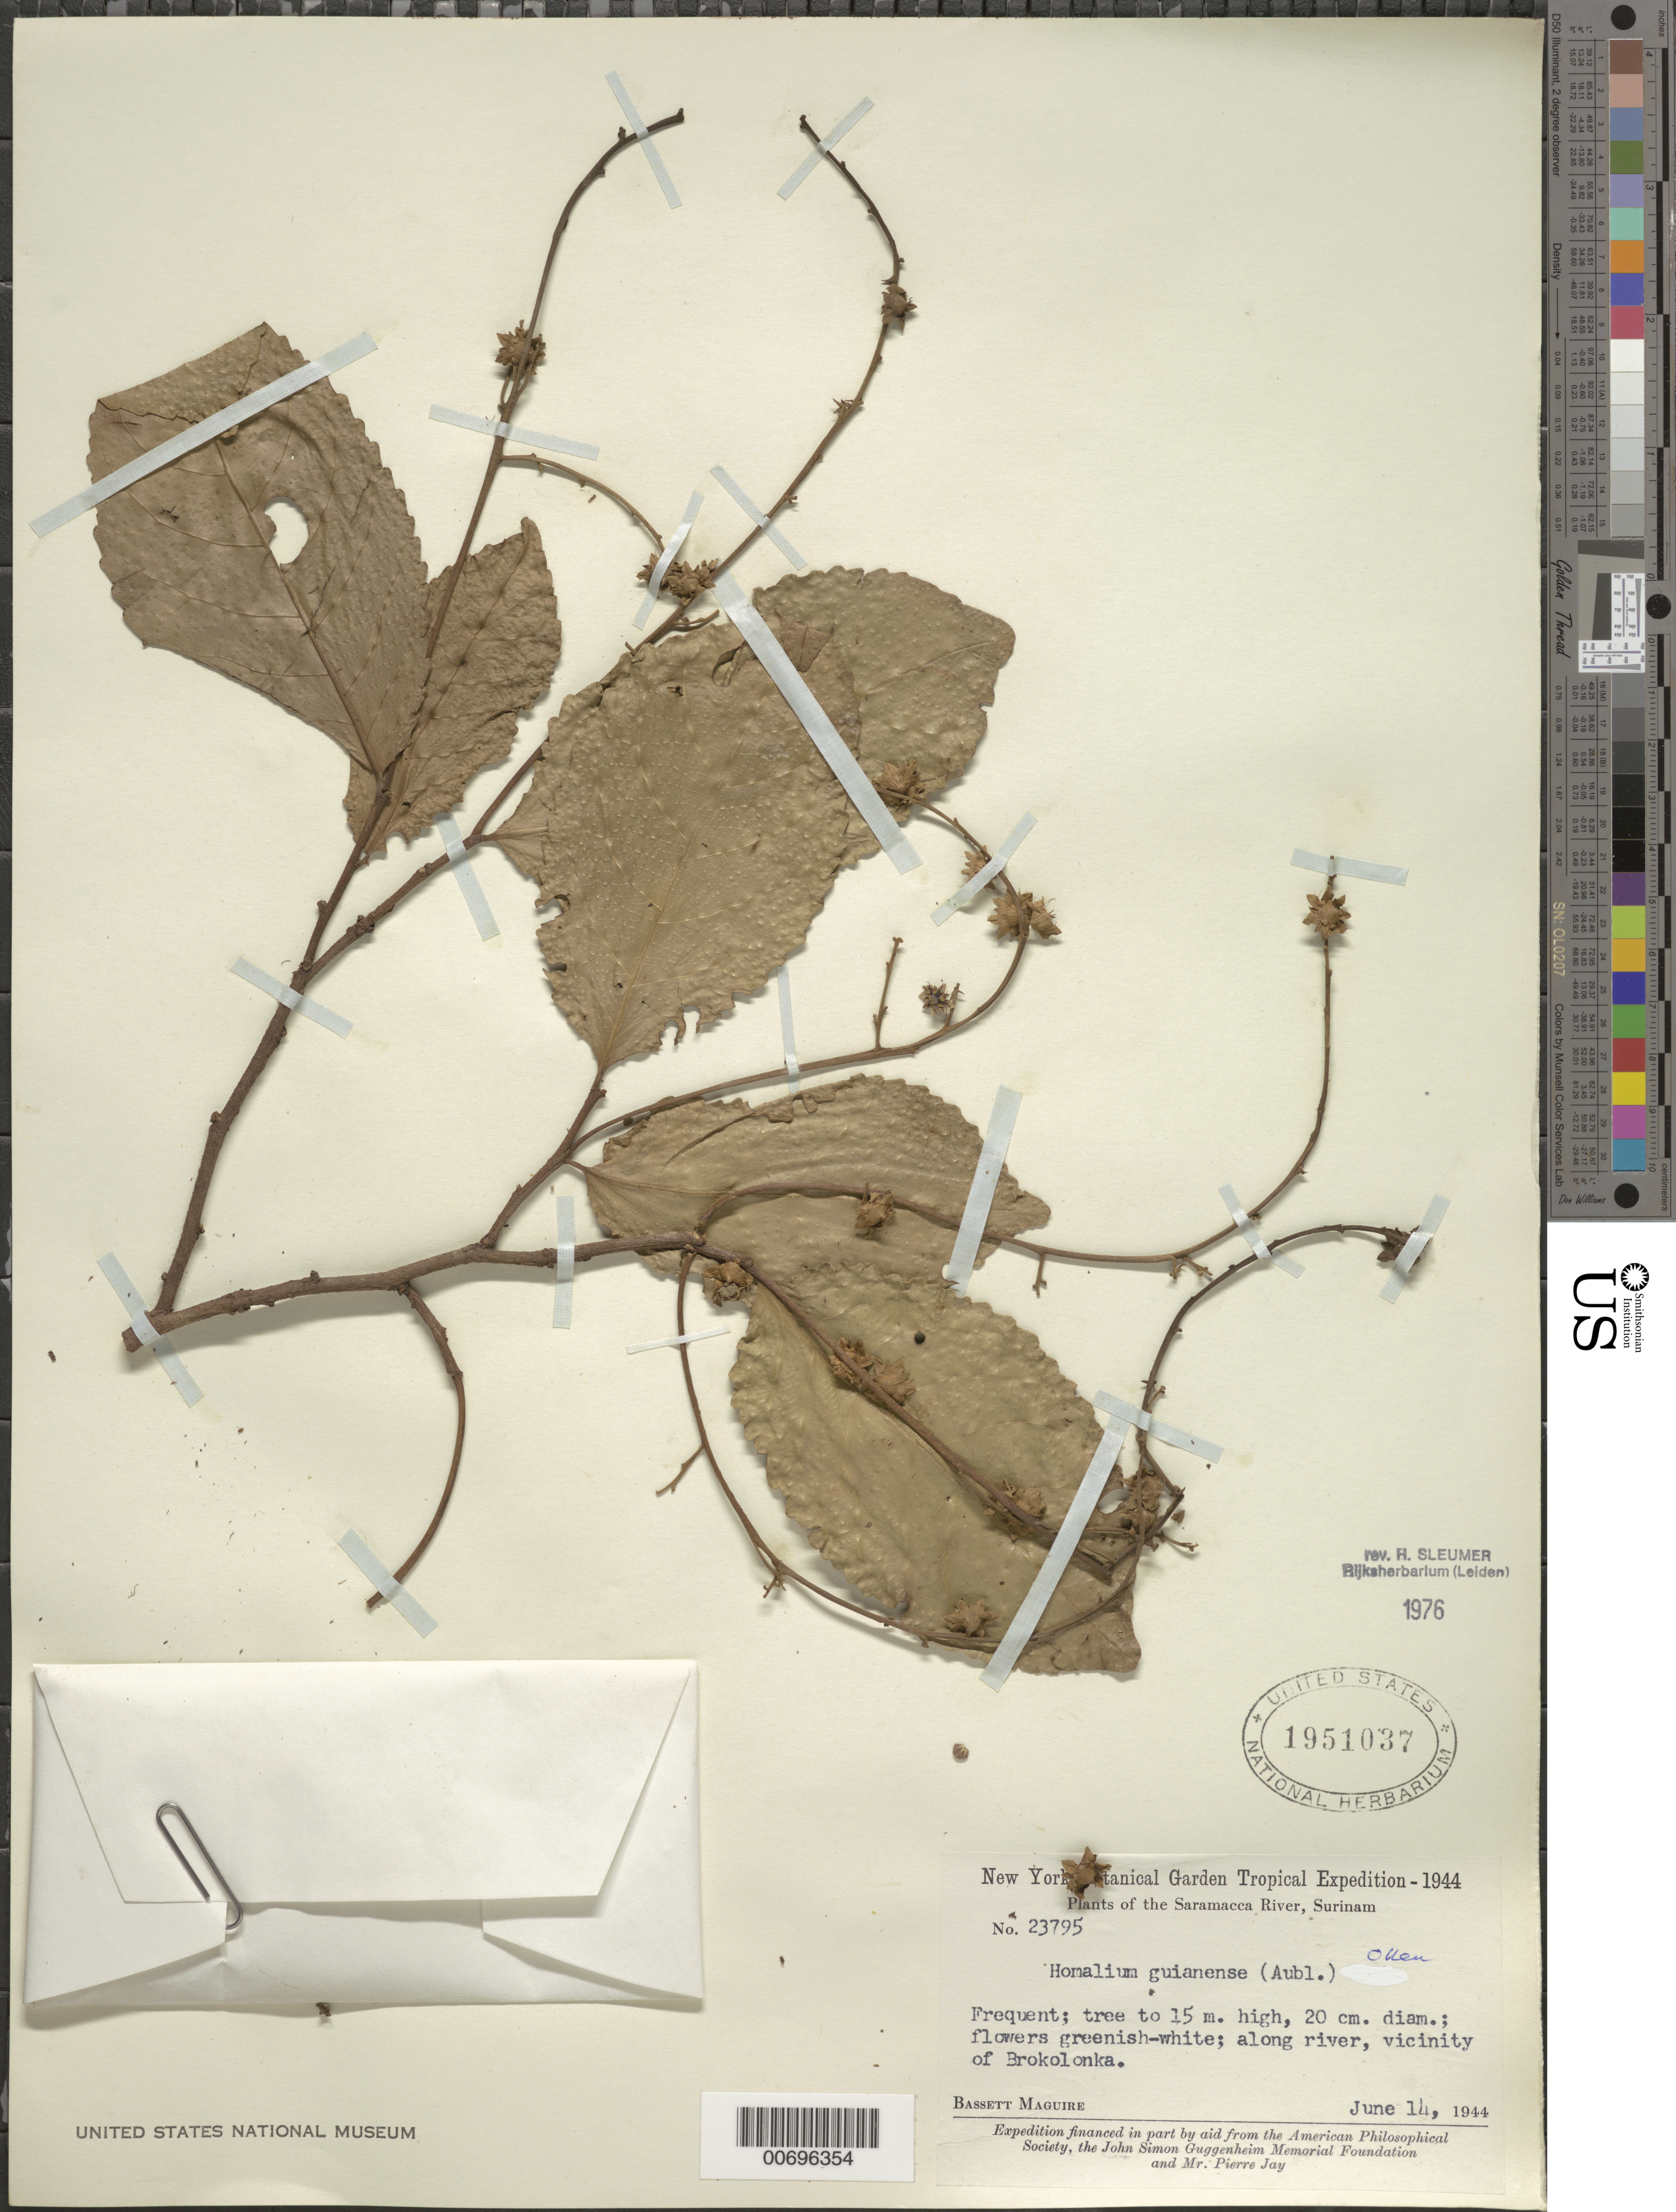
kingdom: Plantae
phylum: Tracheophyta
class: Magnoliopsida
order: Malpighiales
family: Salicaceae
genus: Homalium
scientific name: Homalium guianense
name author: (Aubl.) Oken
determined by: Sleumer, H. O.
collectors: B. Maguire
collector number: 23795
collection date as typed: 14-Jun-44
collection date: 1944-06-14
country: Suriname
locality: Saramacca River, Brokolonka vic.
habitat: Dense forest along river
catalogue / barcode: US 1951037